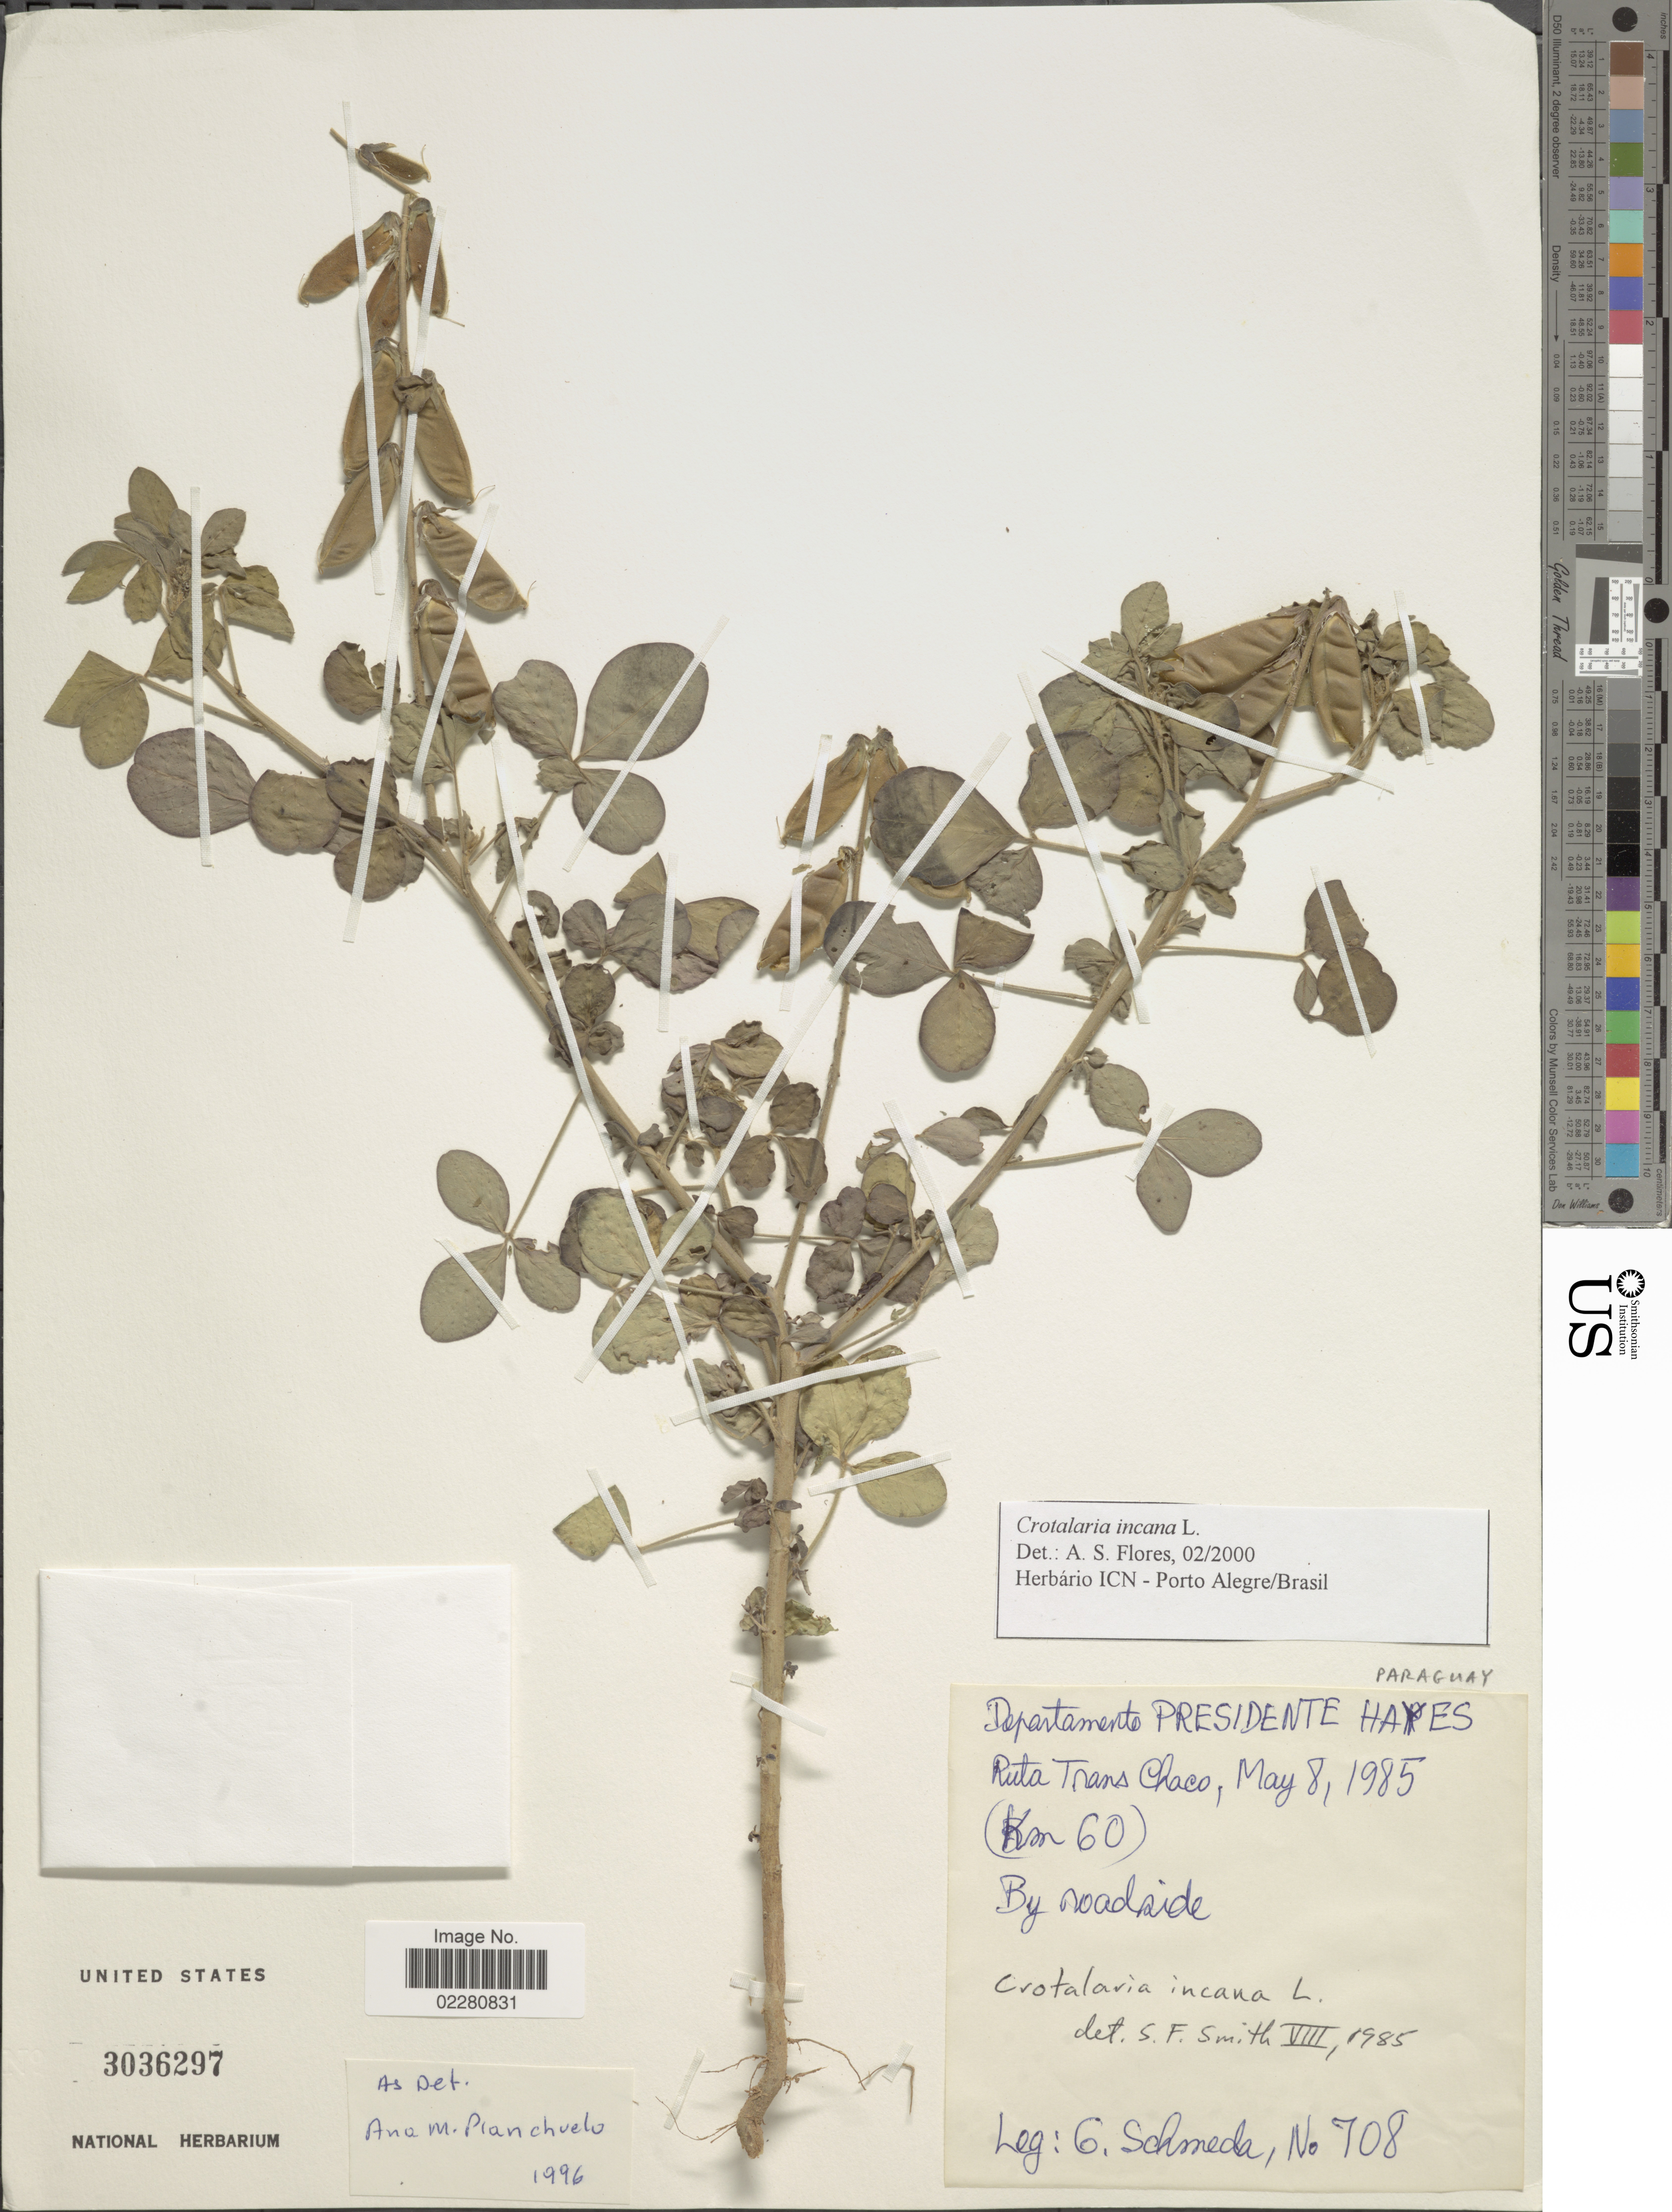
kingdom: Plantae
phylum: Tracheophyta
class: Magnoliopsida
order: Fabales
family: Fabaceae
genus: Crotalaria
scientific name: Crotalaria incana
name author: L.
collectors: G. Schmeda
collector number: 708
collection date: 1985-05-08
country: Paraguay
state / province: Presidente Hayes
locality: Departamento Presidente Hayes. Ruta Trans Chaco (60 km). By roadside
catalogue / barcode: US 3036297